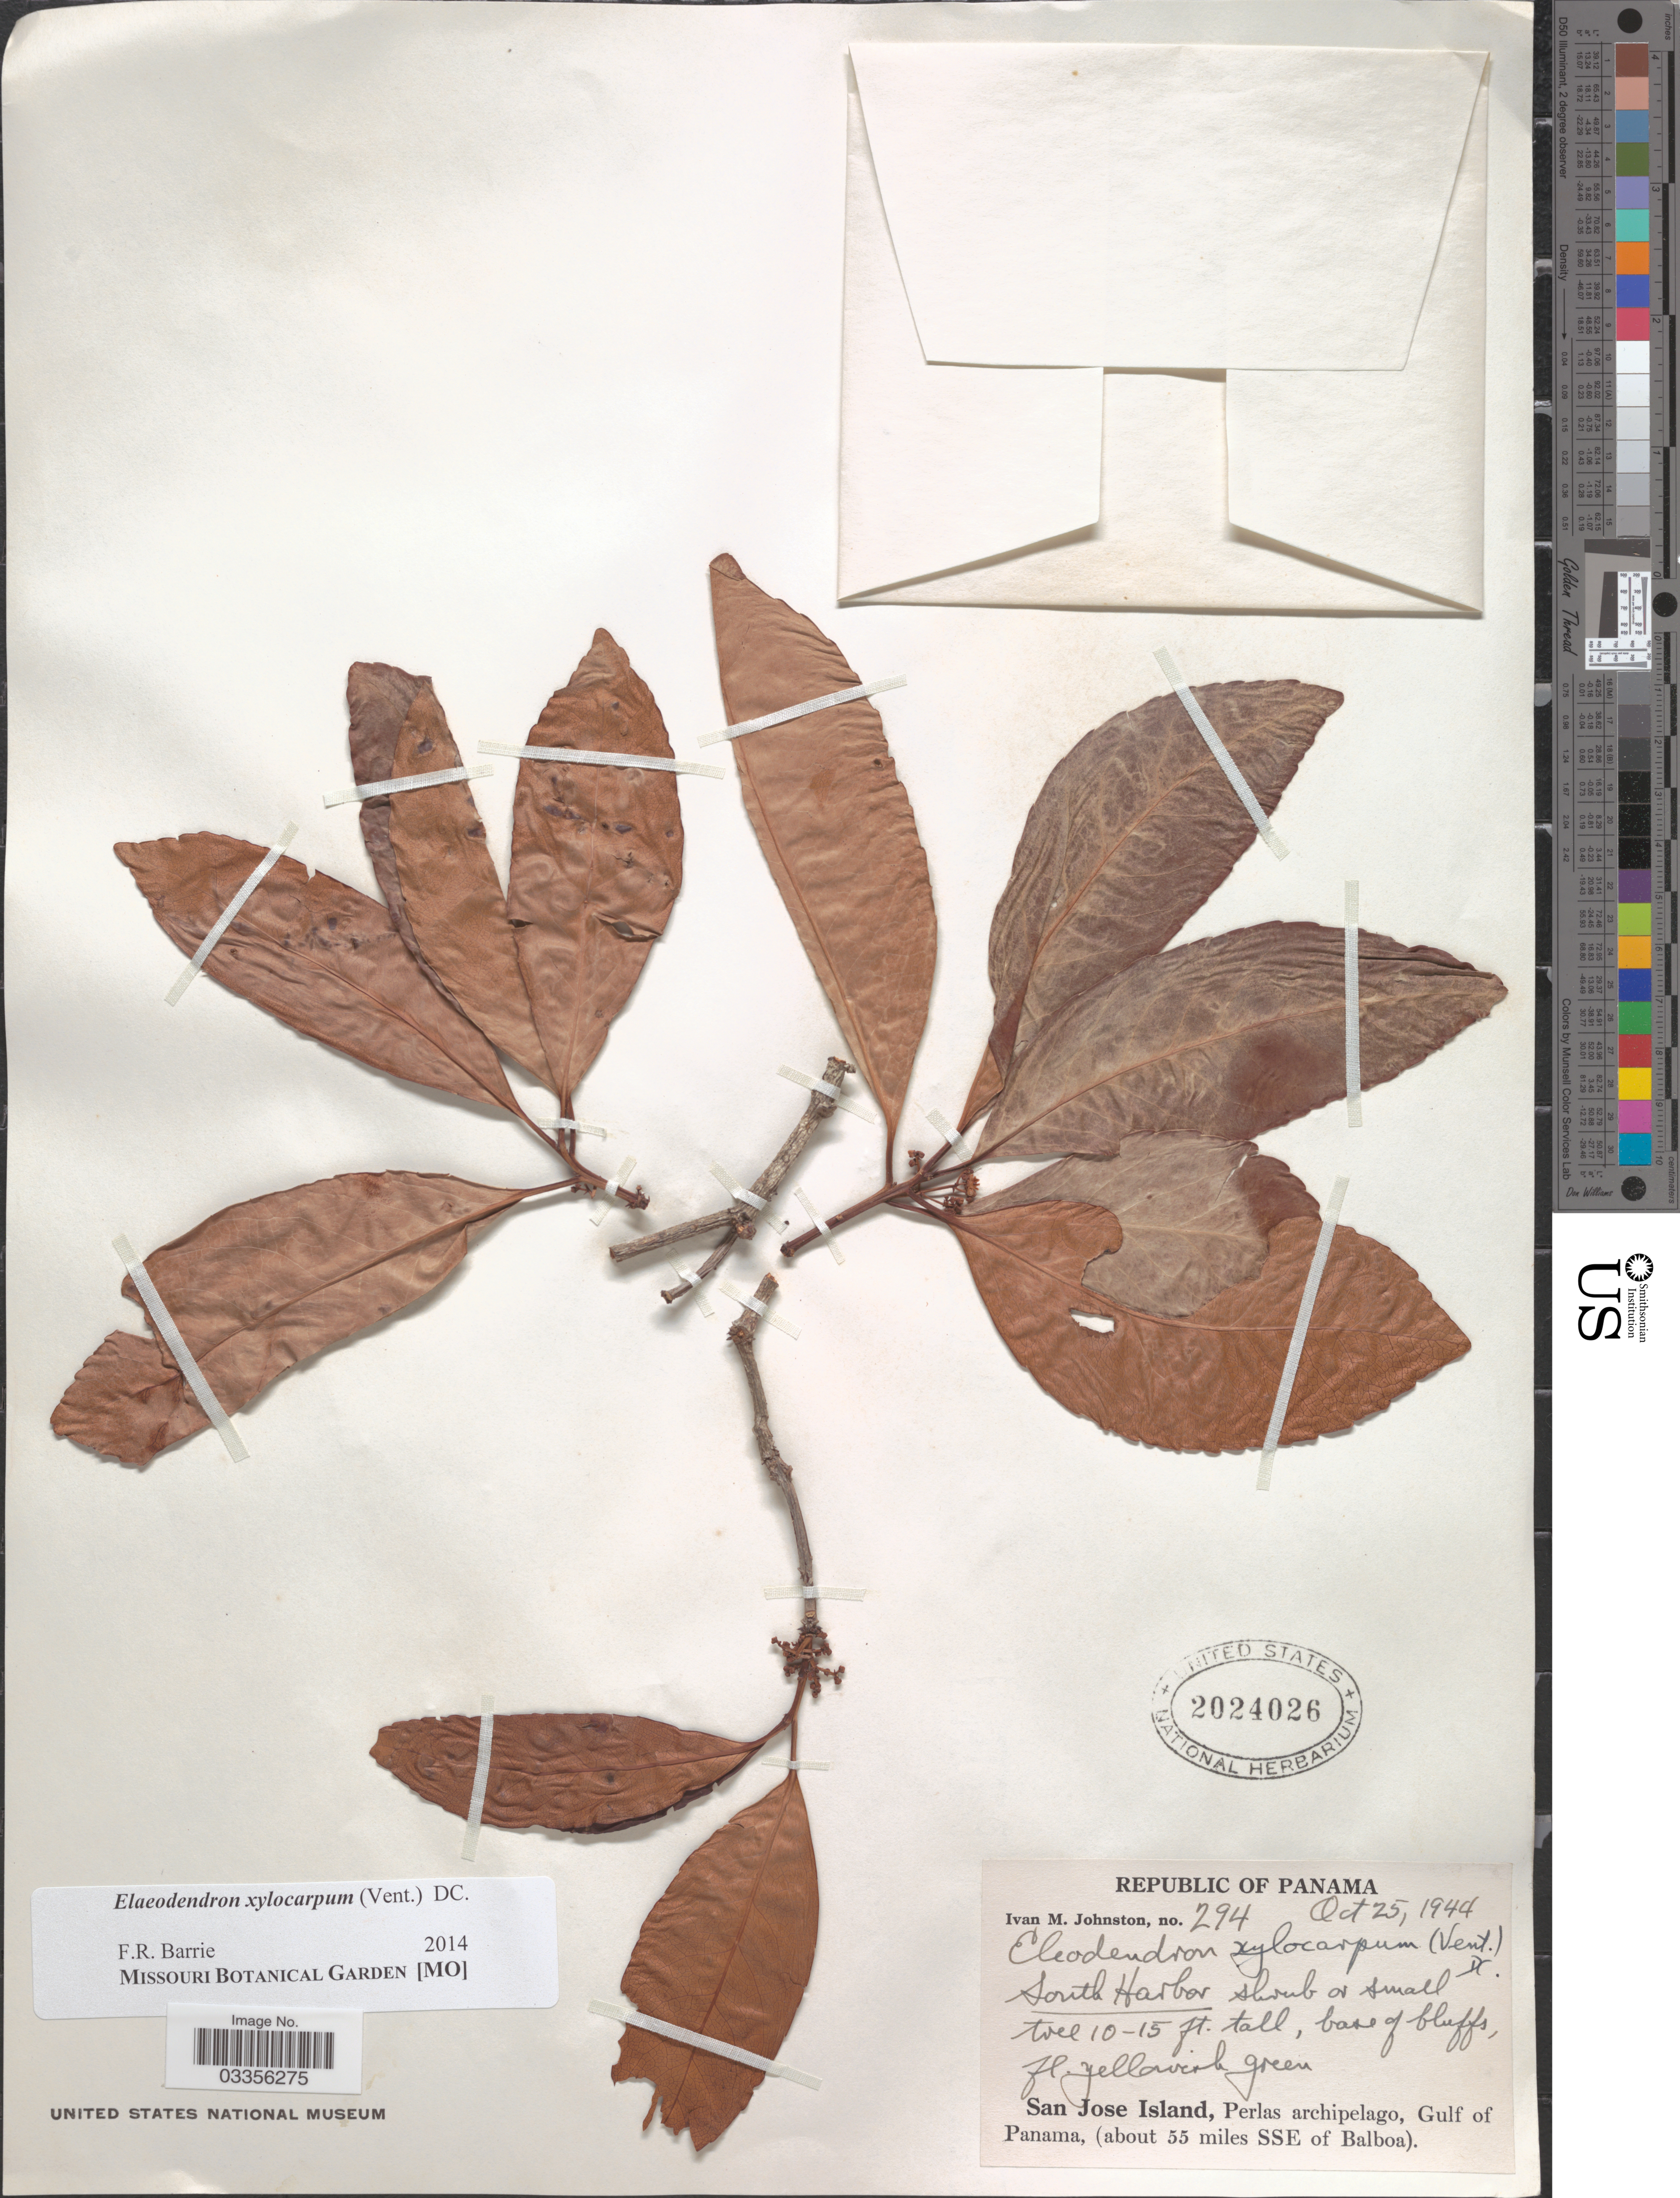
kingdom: Plantae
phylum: Tracheophyta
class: Magnoliopsida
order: Celastrales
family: Celastraceae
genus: Elaeodendron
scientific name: Elaeodendron xylocarpum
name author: (Vent.) DC.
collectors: I.M. Johnston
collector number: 294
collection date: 1944-10-25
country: Panama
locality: South Harbor. San Jose Island, Perlas archipelago, Gulf of Panama, (about 55 miles SSE of Balboa).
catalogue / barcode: US 2024026